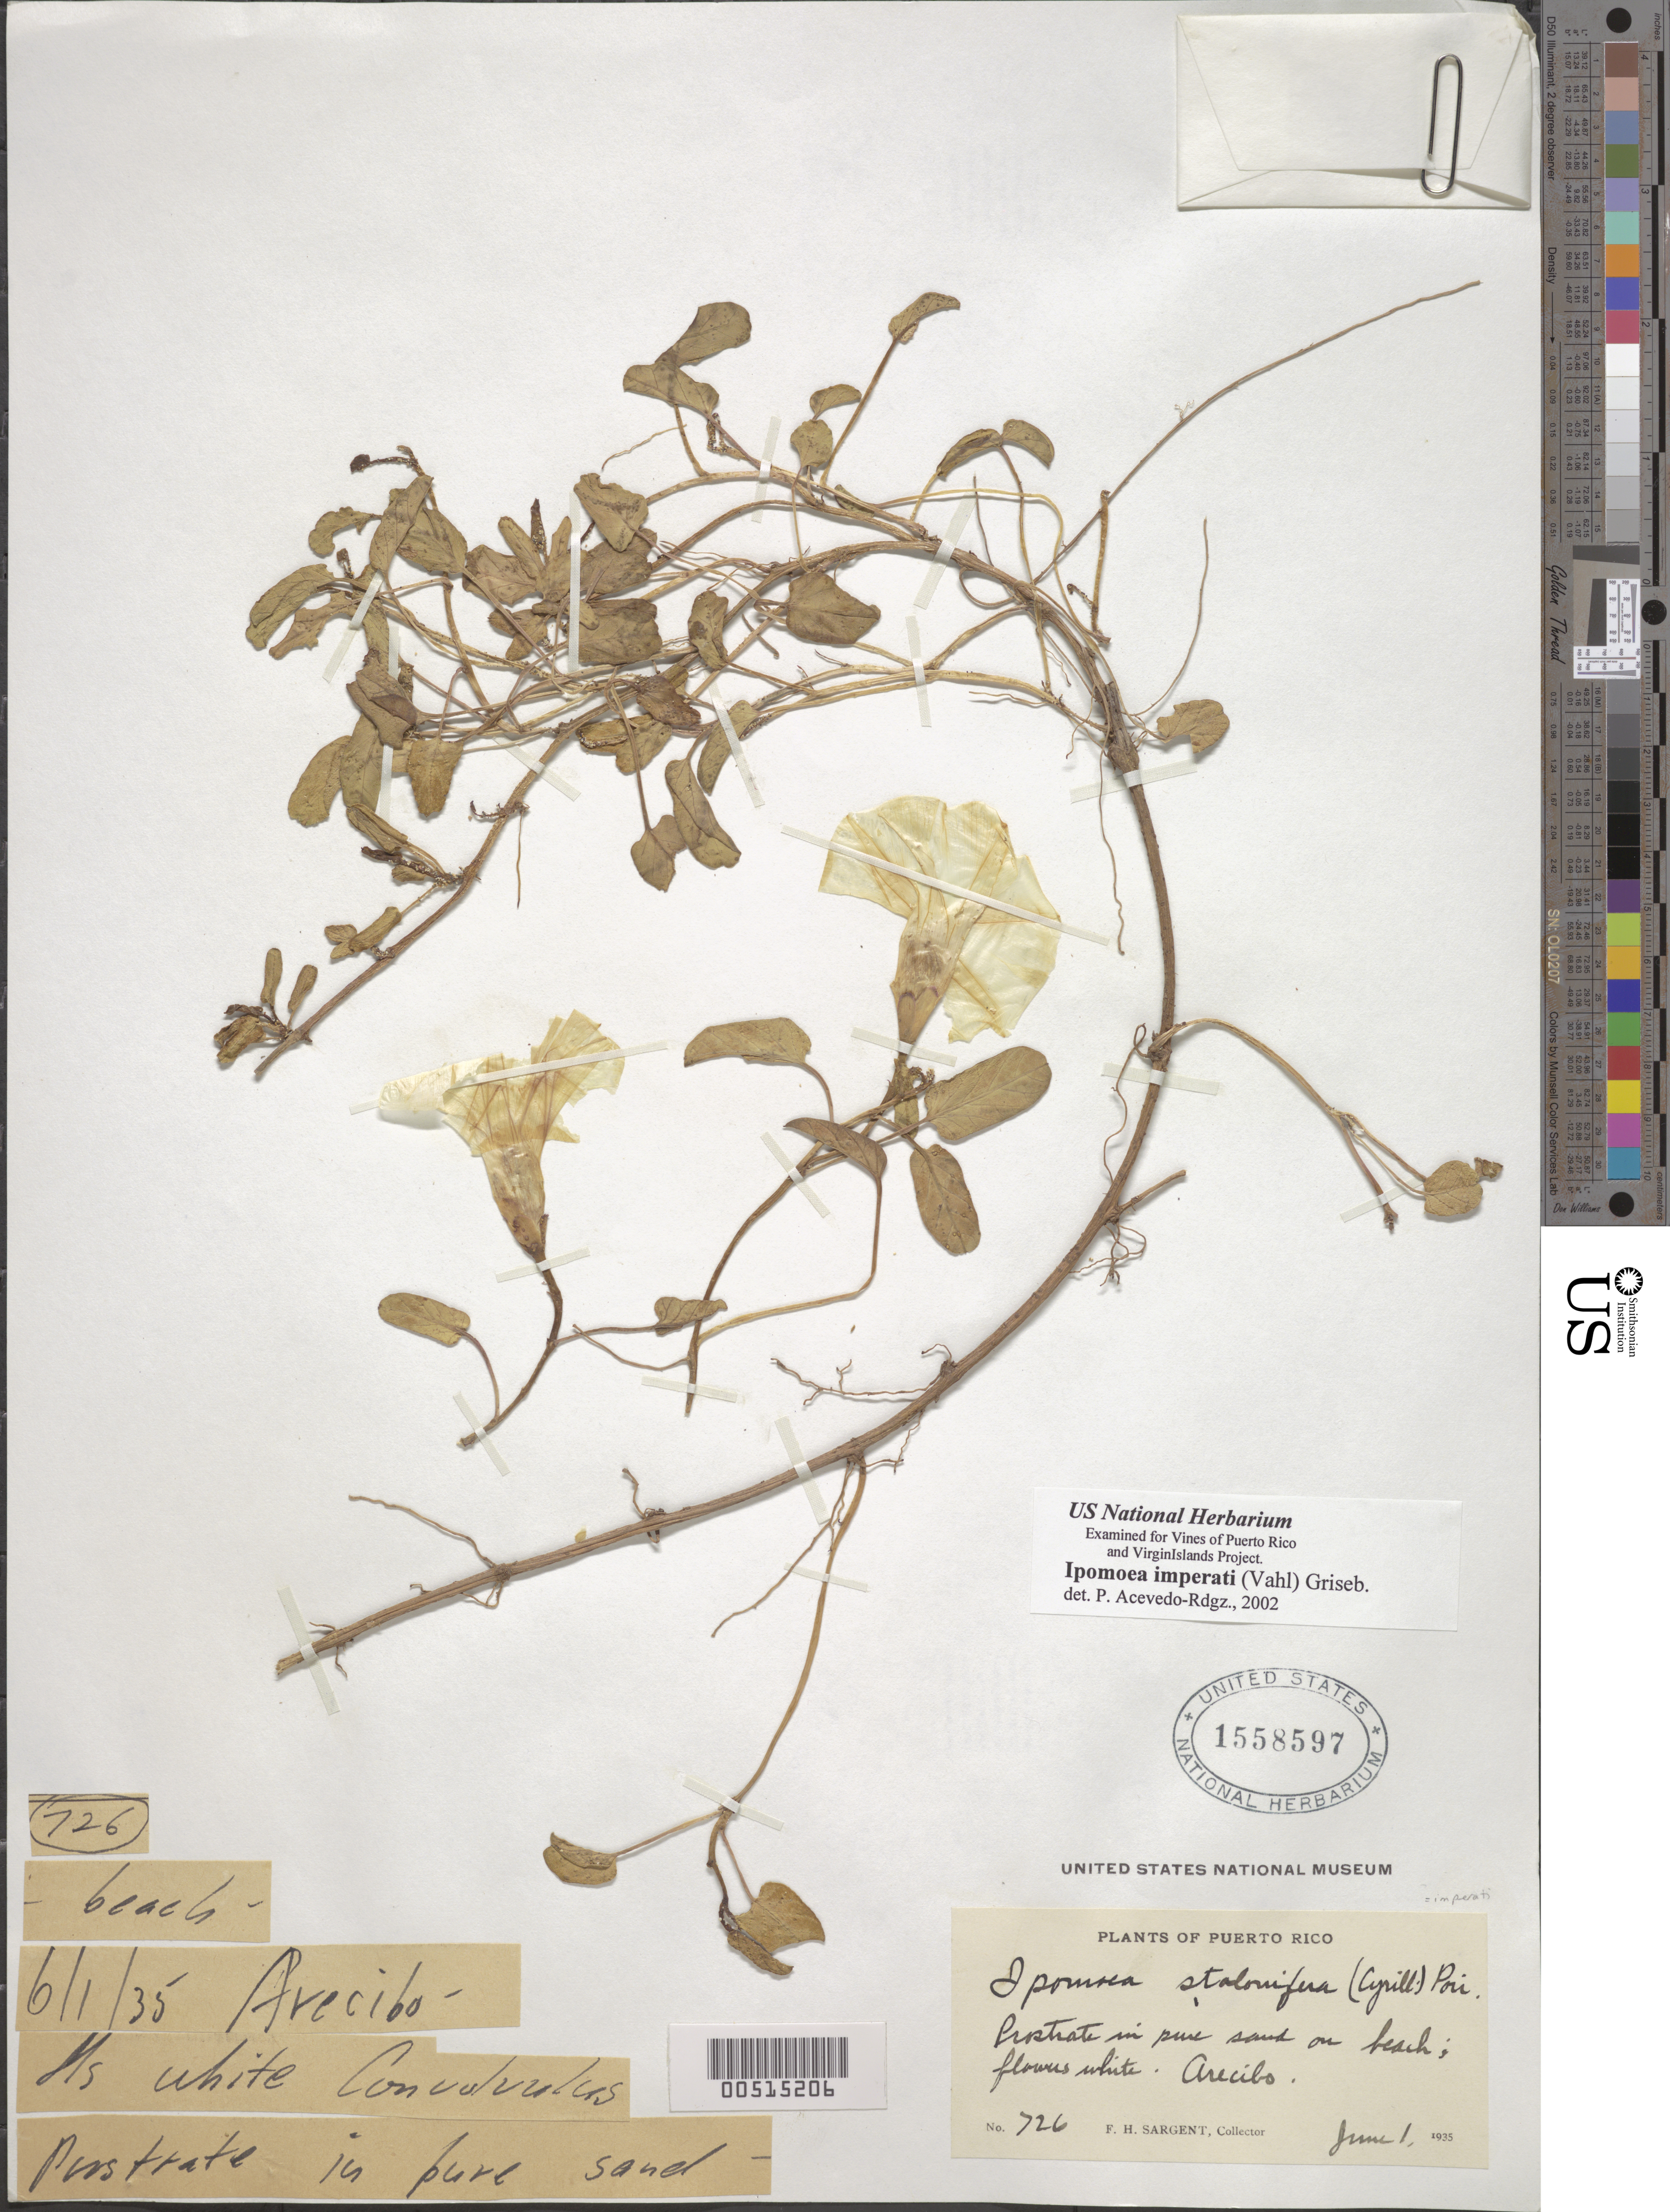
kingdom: Plantae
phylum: Tracheophyta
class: Magnoliopsida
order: Solanales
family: Convolvulaceae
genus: Ipomoea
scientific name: Ipomoea stolonifera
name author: (Cirillo) J.F. Gmel.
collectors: F. H. Sargent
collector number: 726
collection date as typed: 01 Jun 1935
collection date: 1935-06-01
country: Puerto Rico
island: Greater Antilles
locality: Arecibo. In pure sand on beach.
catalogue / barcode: US 1558597